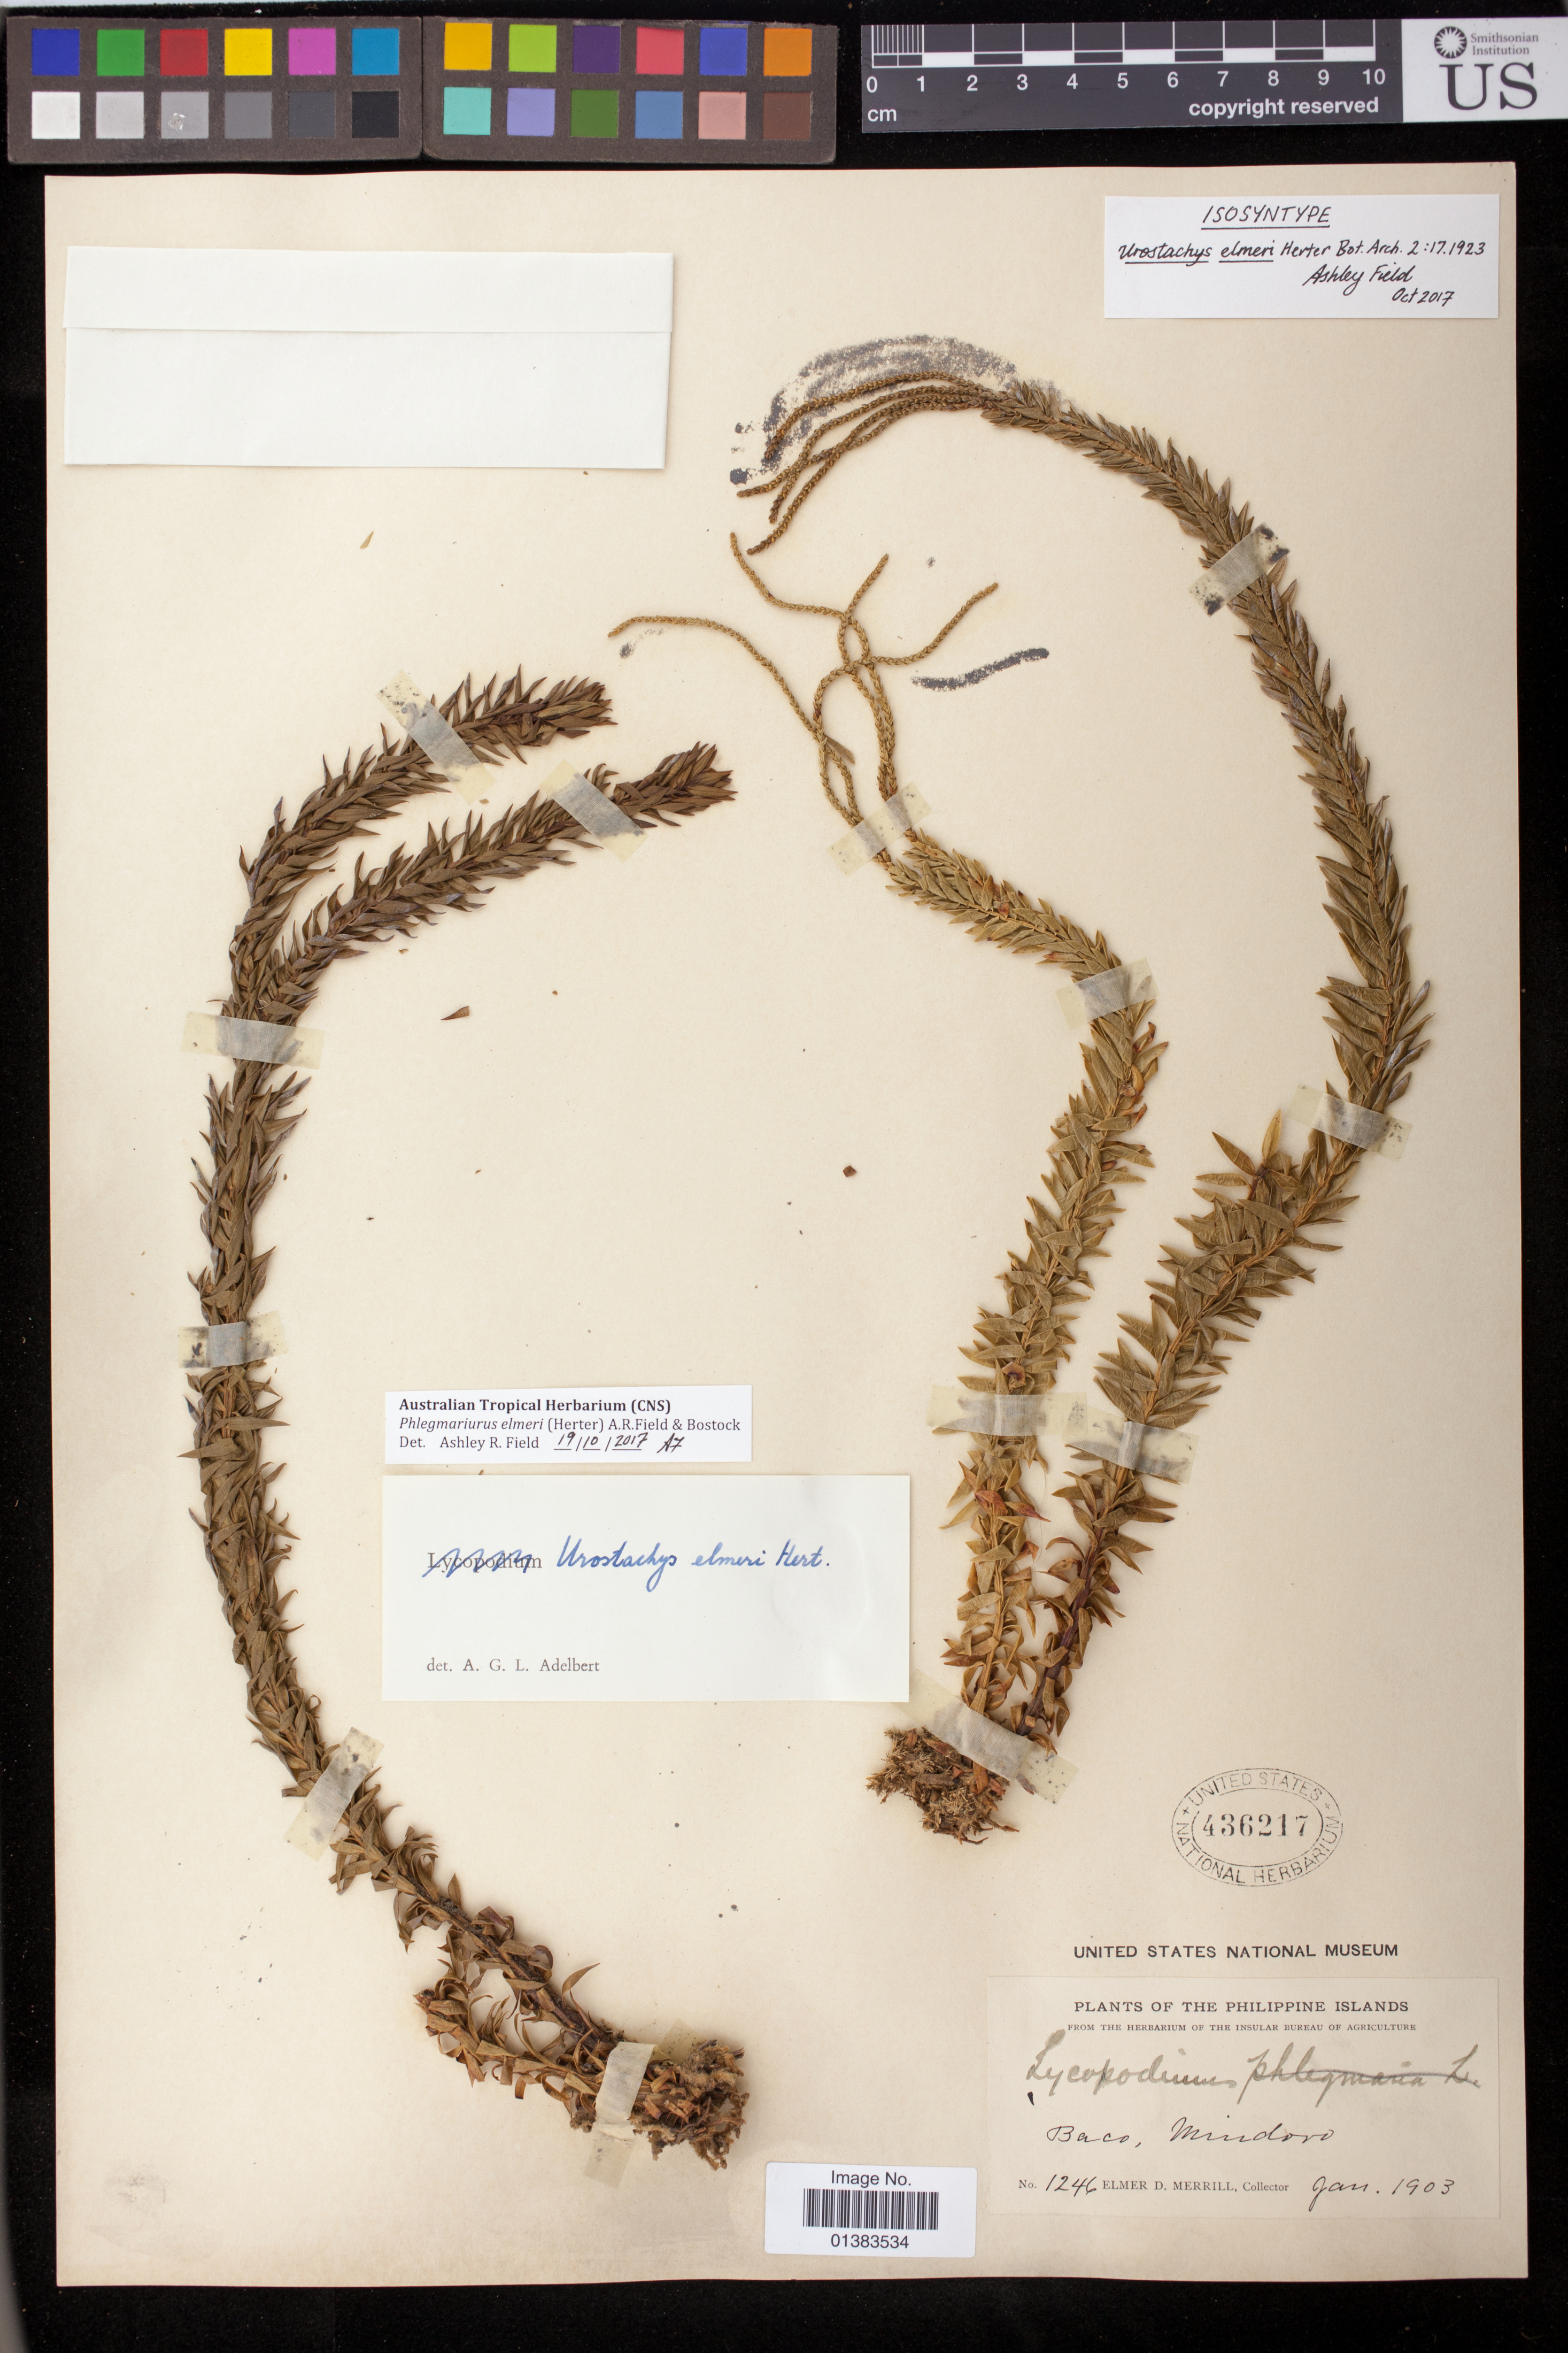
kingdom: Plantae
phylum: Tracheophyta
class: Lycopodiopsida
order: Lycopodiales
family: Lycopodiaceae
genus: Urostachys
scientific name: Urostachys elmeri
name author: Herter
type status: Isosyntype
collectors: E. D. Merrill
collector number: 1246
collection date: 1903-01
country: Philippines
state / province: Mimaropa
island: Mindoro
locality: Baco, Mindoro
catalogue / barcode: US 436217